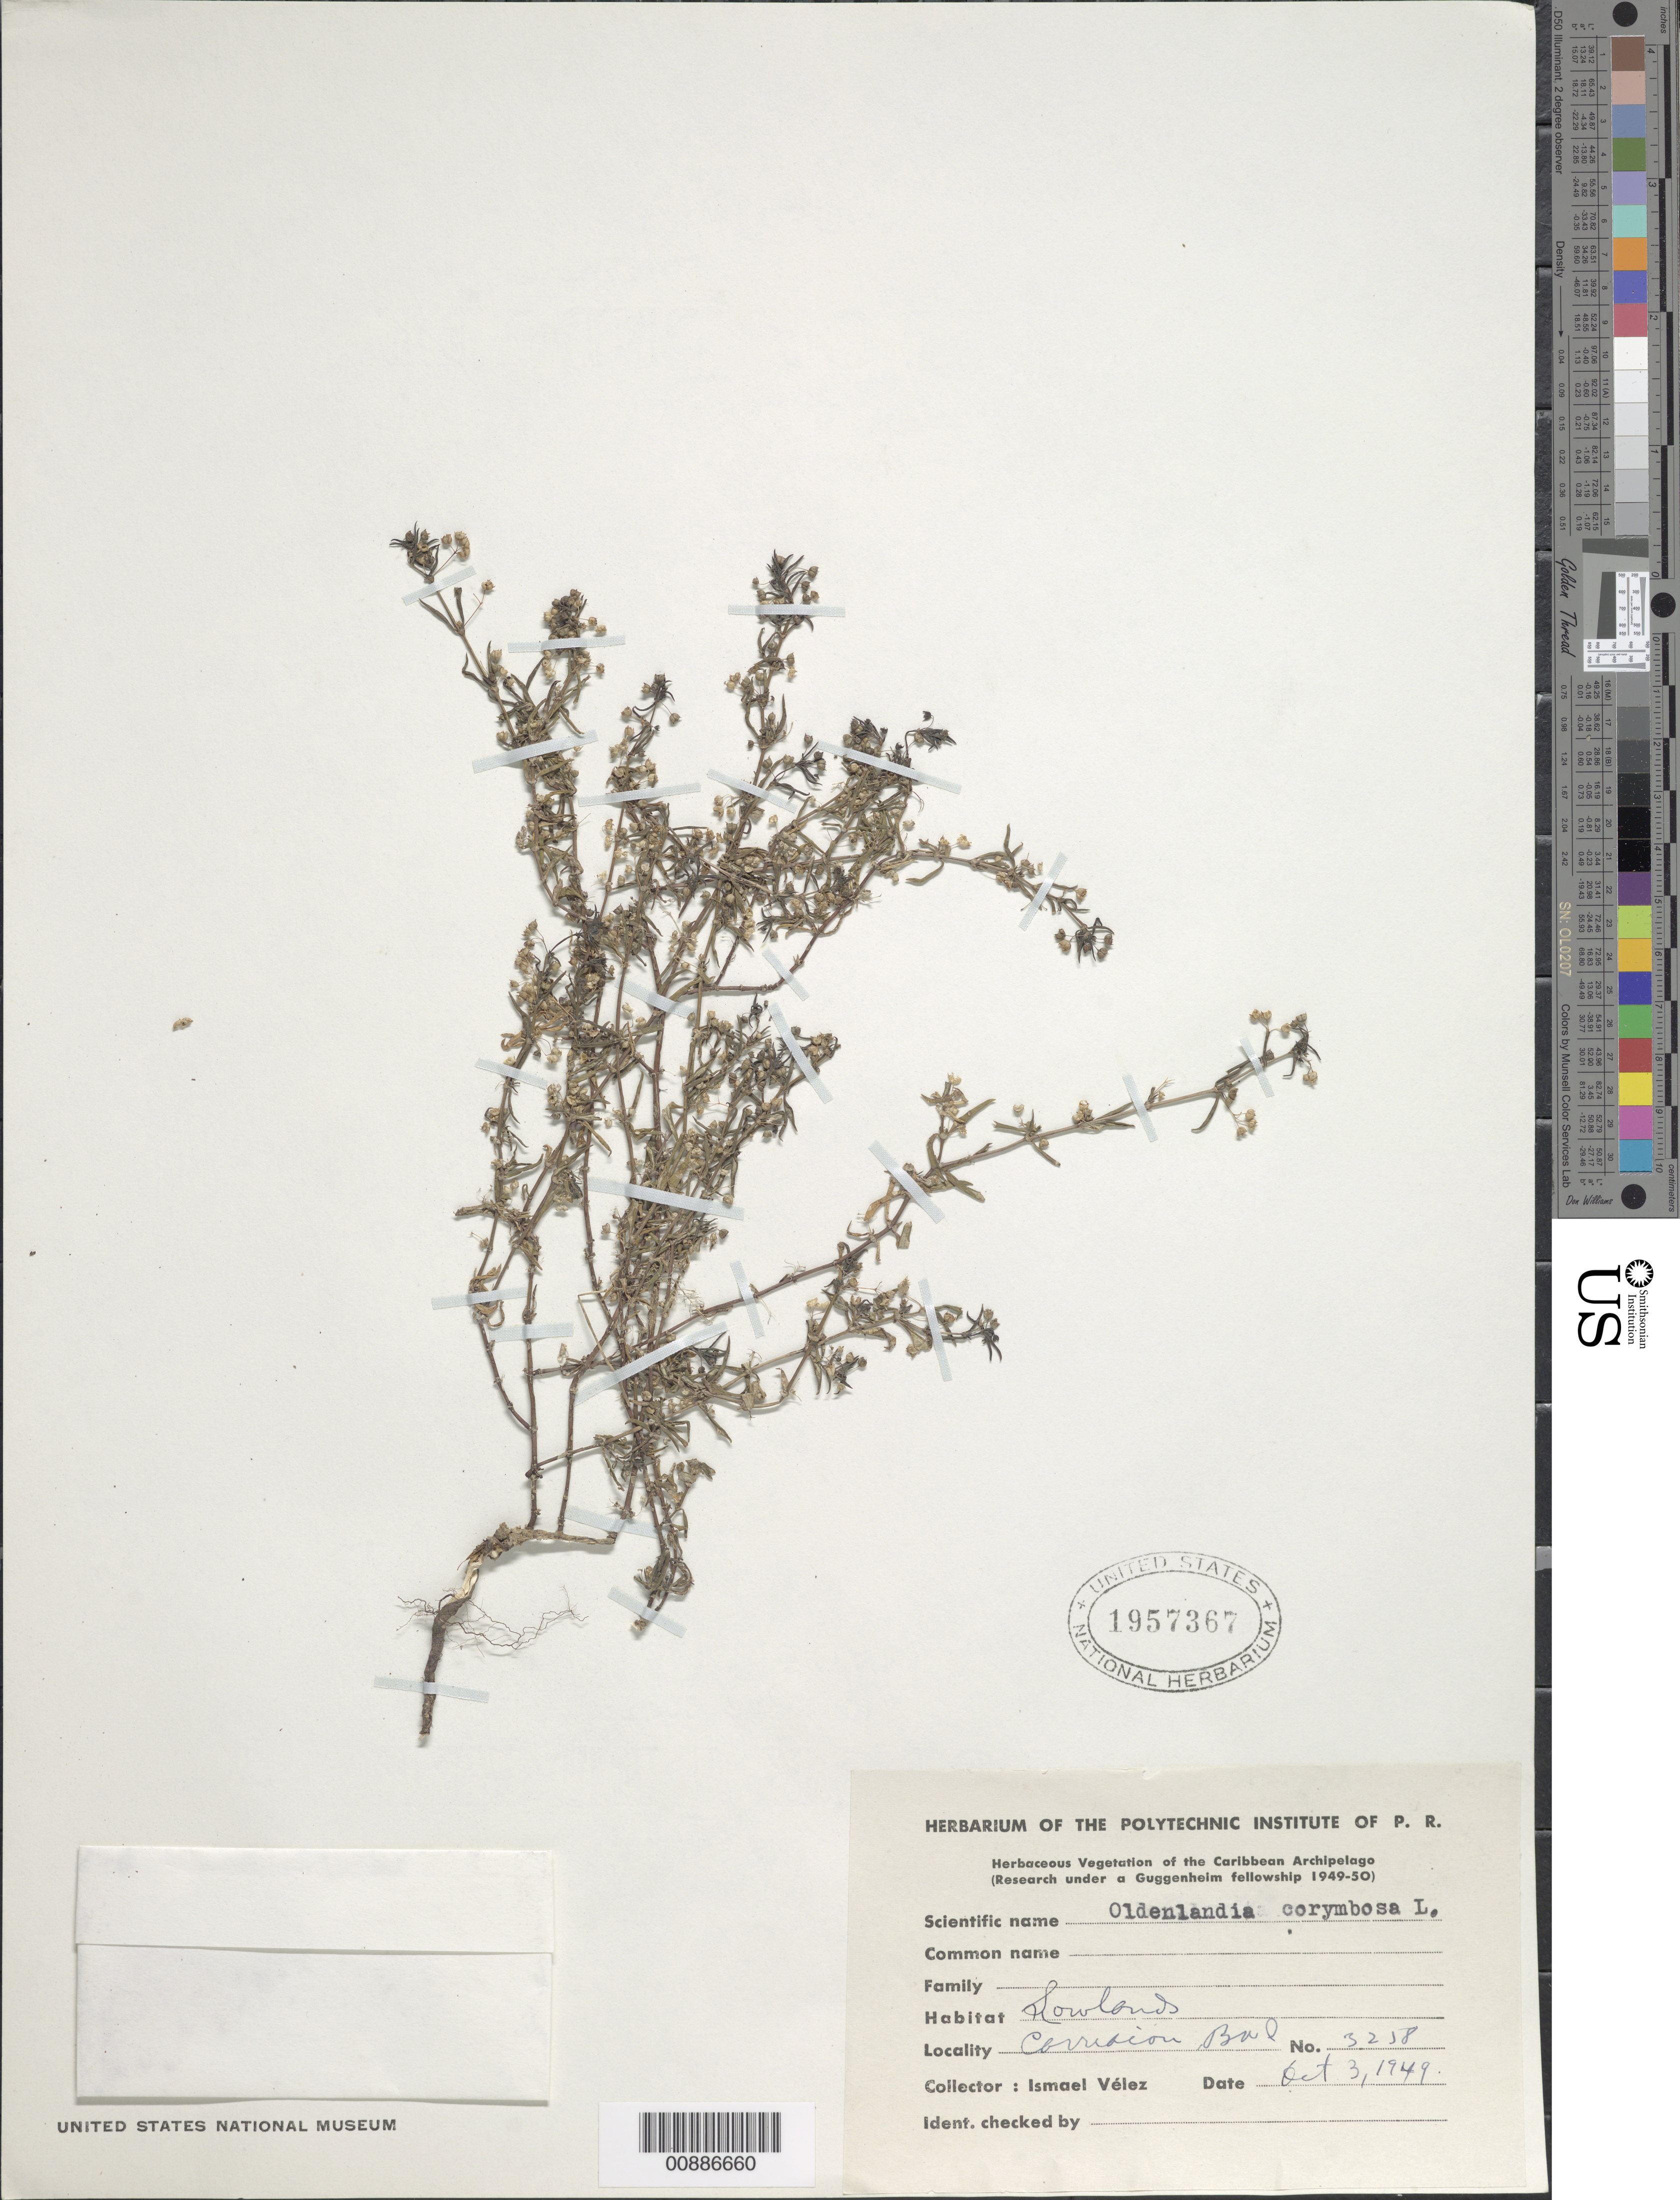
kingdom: Plantae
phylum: Tracheophyta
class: Magnoliopsida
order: Gentianales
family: Rubiaceae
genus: Oldenlandia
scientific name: Oldenlandia corymbosa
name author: L.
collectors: I. Vélez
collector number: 3258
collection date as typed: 03 Oct 1949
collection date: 1949-10-03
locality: Caribbean ---- (illeg.)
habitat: Lowlands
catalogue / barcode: US 1957367